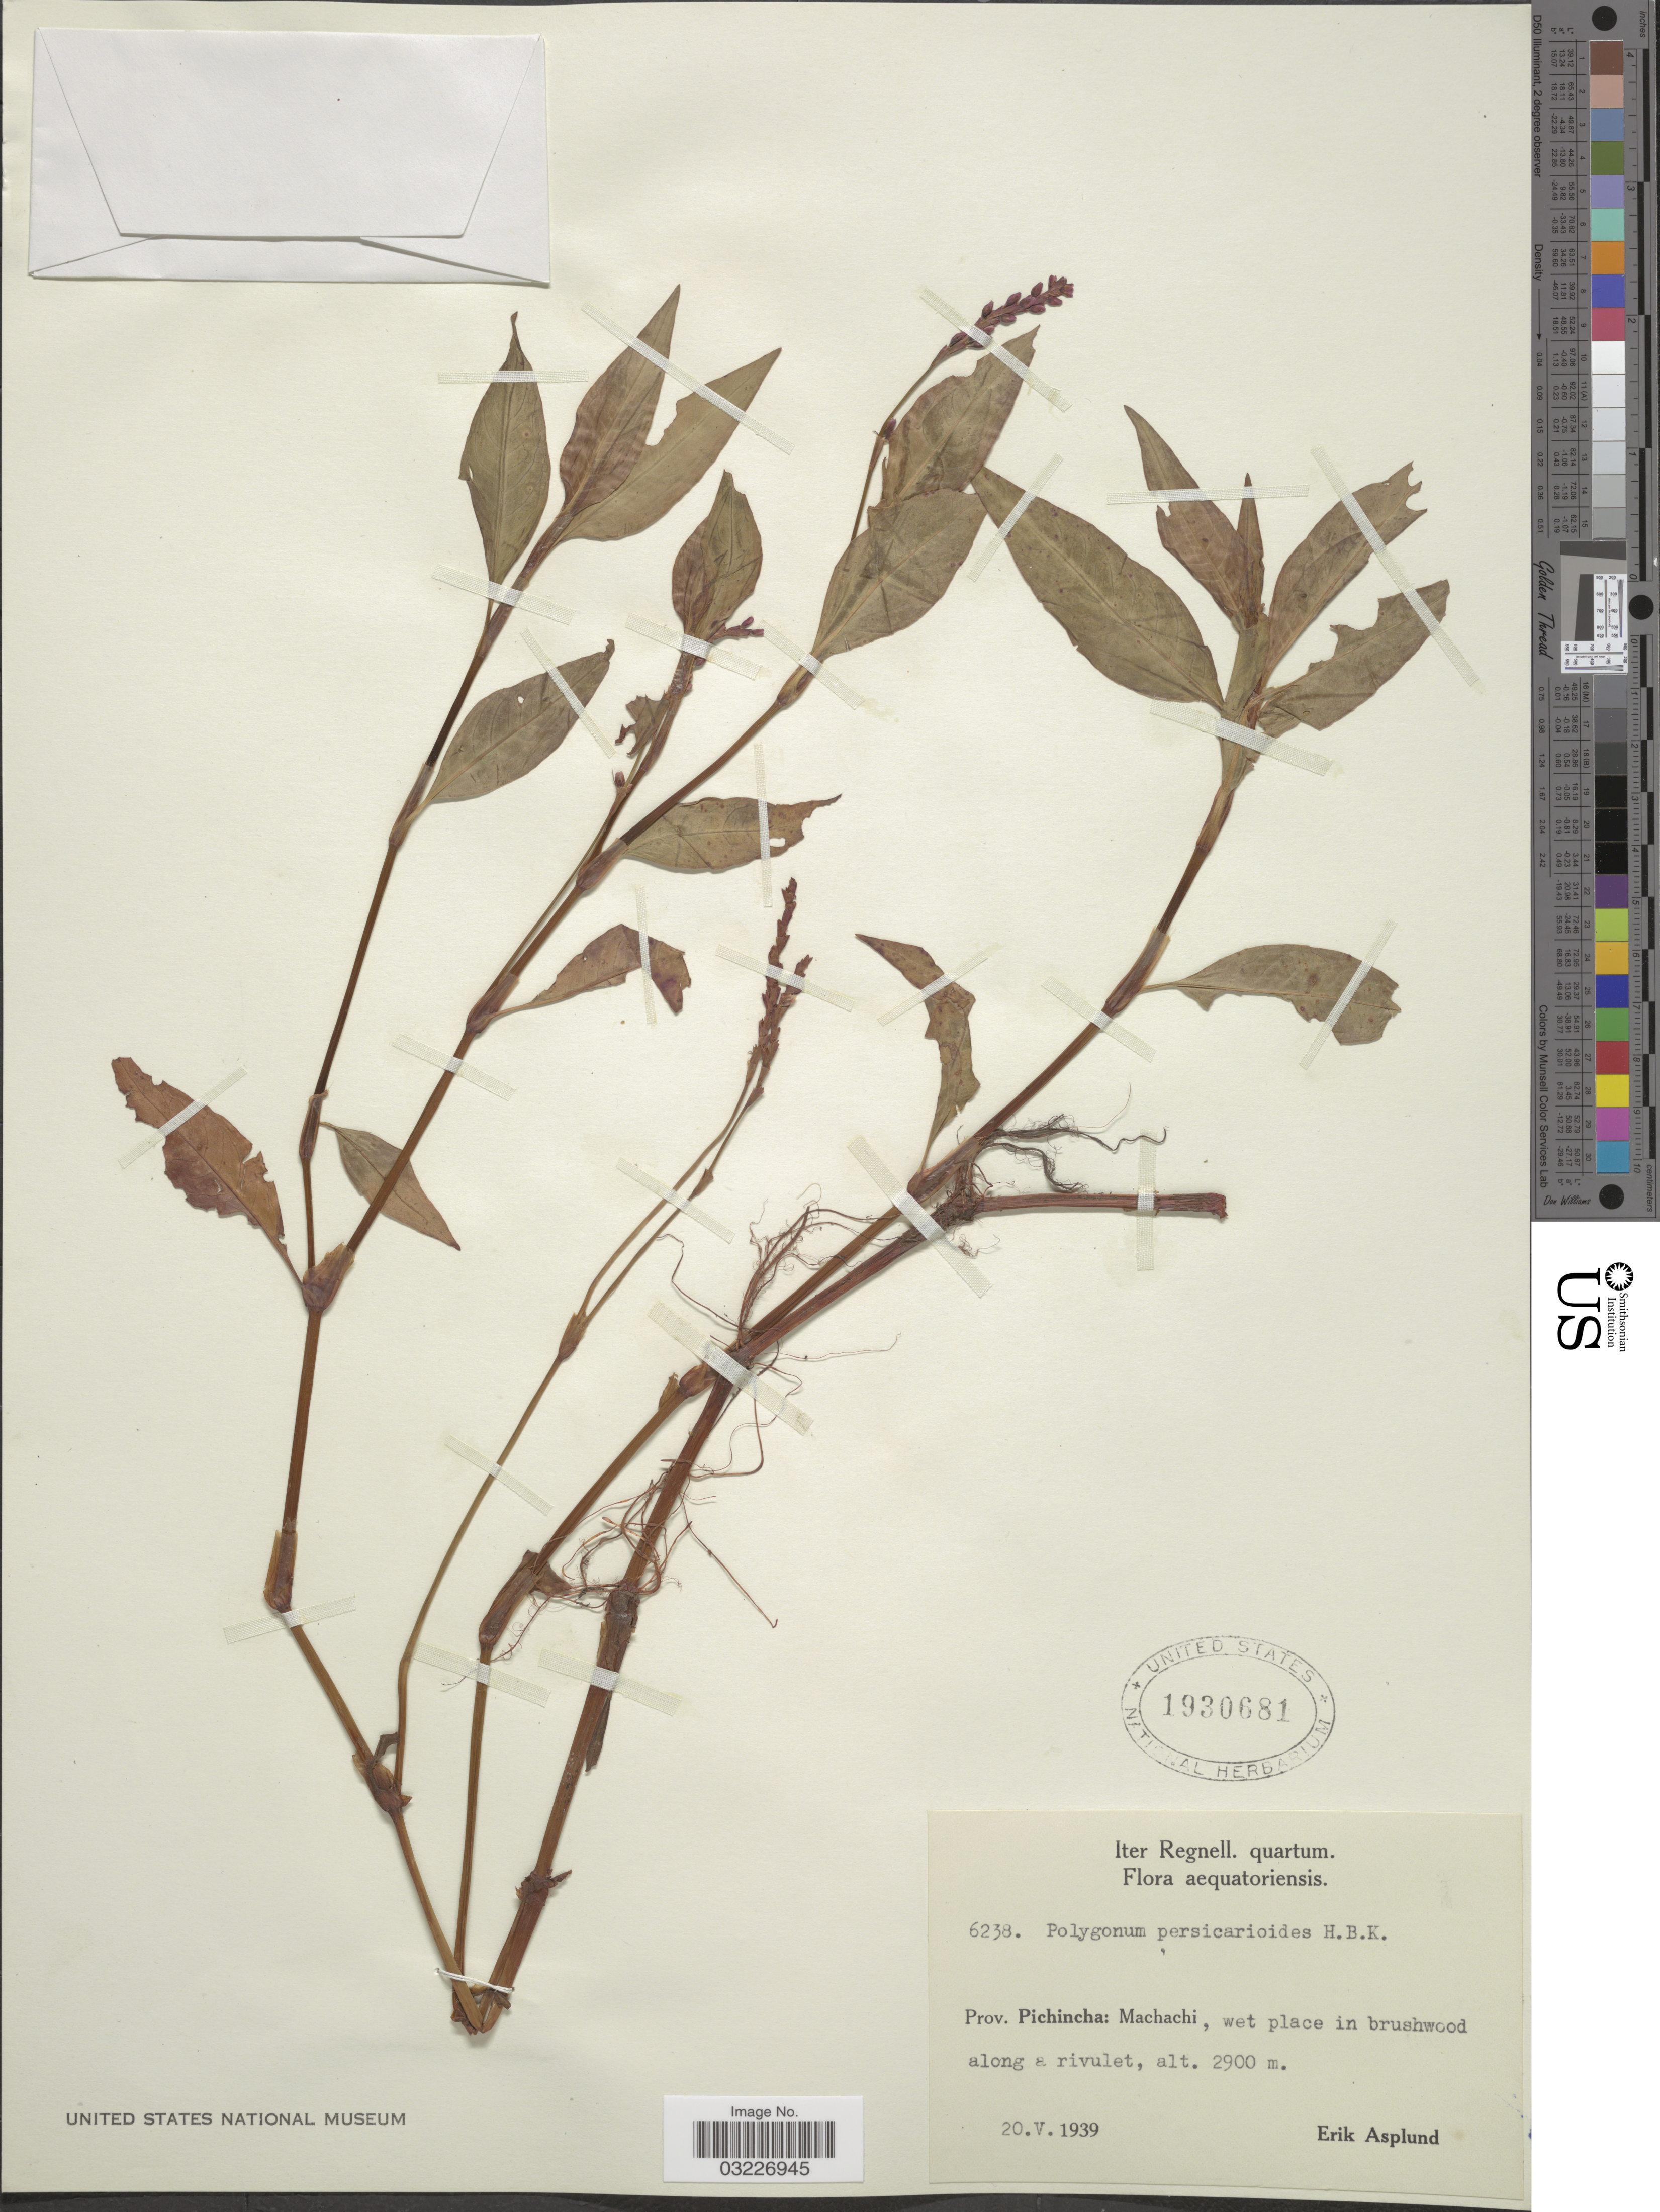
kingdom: Plantae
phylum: Tracheophyta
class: Magnoliopsida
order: Caryophyllales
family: Polygonaceae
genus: Polygonum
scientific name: Polygonum persicarioides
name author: Kunth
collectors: E. Asplund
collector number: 6238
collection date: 1939-05-20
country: Ecuador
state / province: Pichincha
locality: Aequatoriensis, Machachi.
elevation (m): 2900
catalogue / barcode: US 1930681